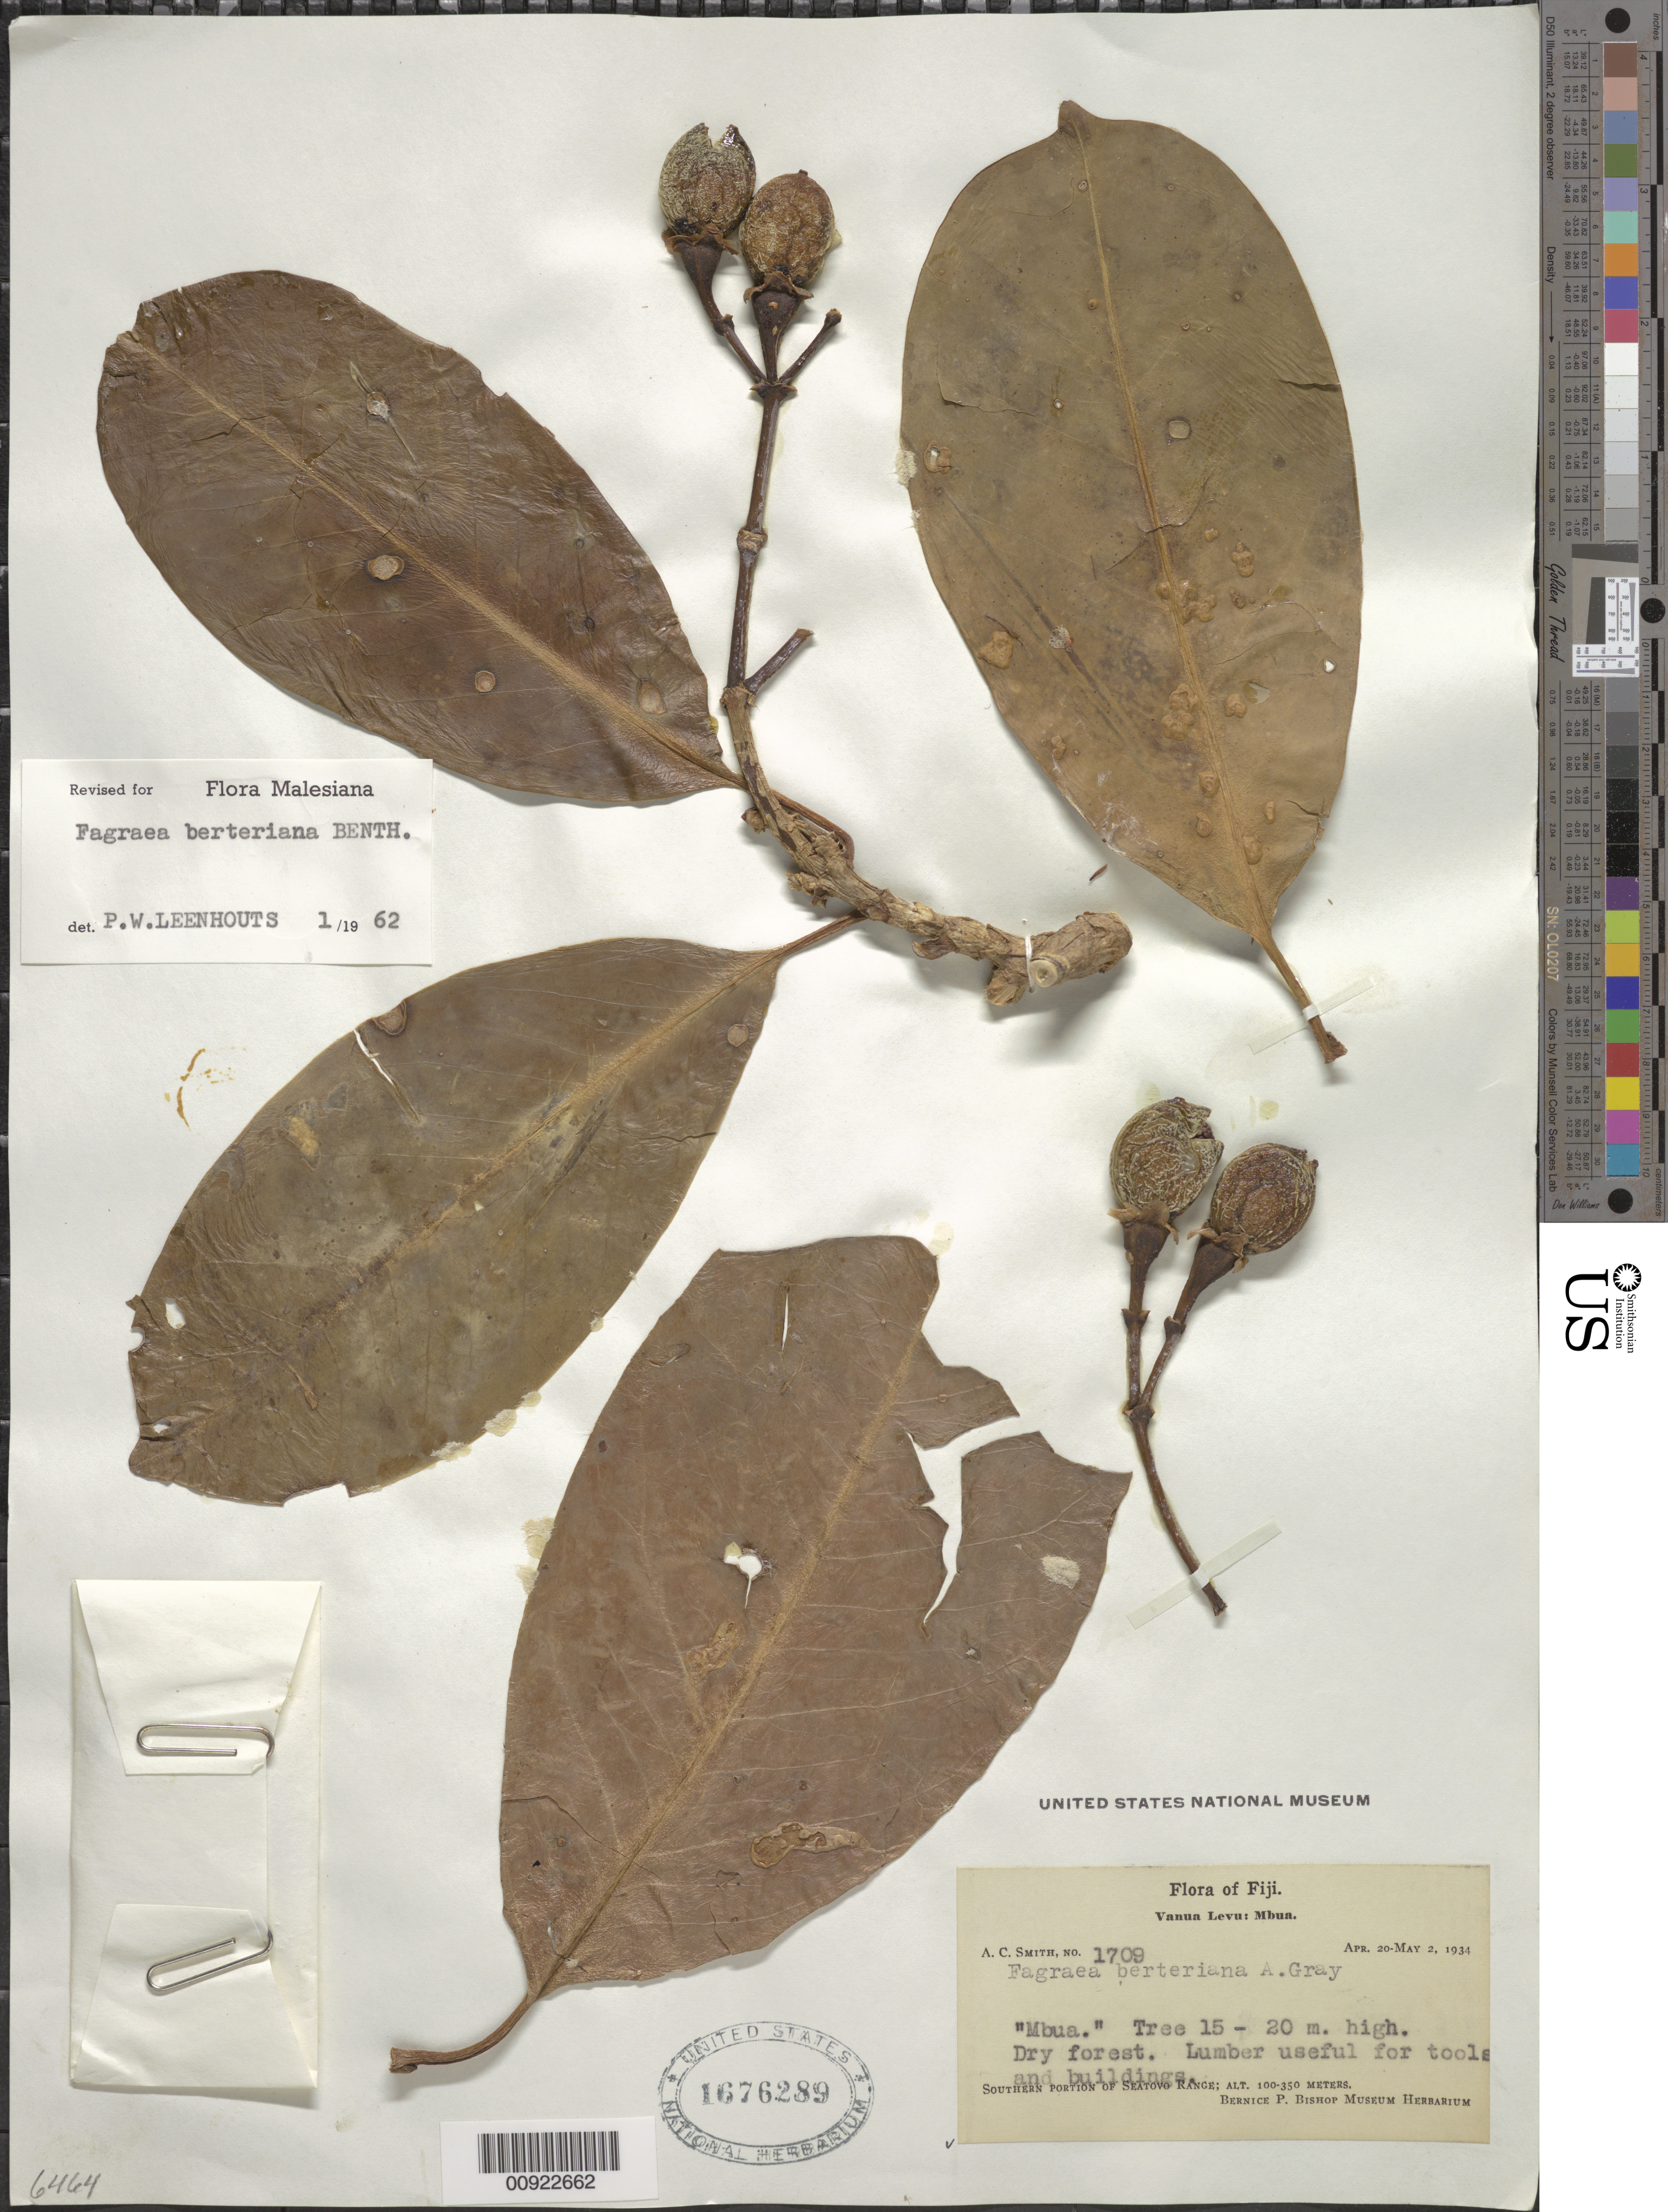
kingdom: Plantae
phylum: Tracheophyta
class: Magnoliopsida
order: Gentianales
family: Gentianaceae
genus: Fagraea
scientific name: Fagraea berteroana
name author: A. Gray ex Benth.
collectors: C. A. Smith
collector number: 1709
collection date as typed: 20 Apr 1934 to 02 May 1934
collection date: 1934-04-20/1934-05-02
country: Fiji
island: Vanua Levu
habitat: Dry forest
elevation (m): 100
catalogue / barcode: US 1676289